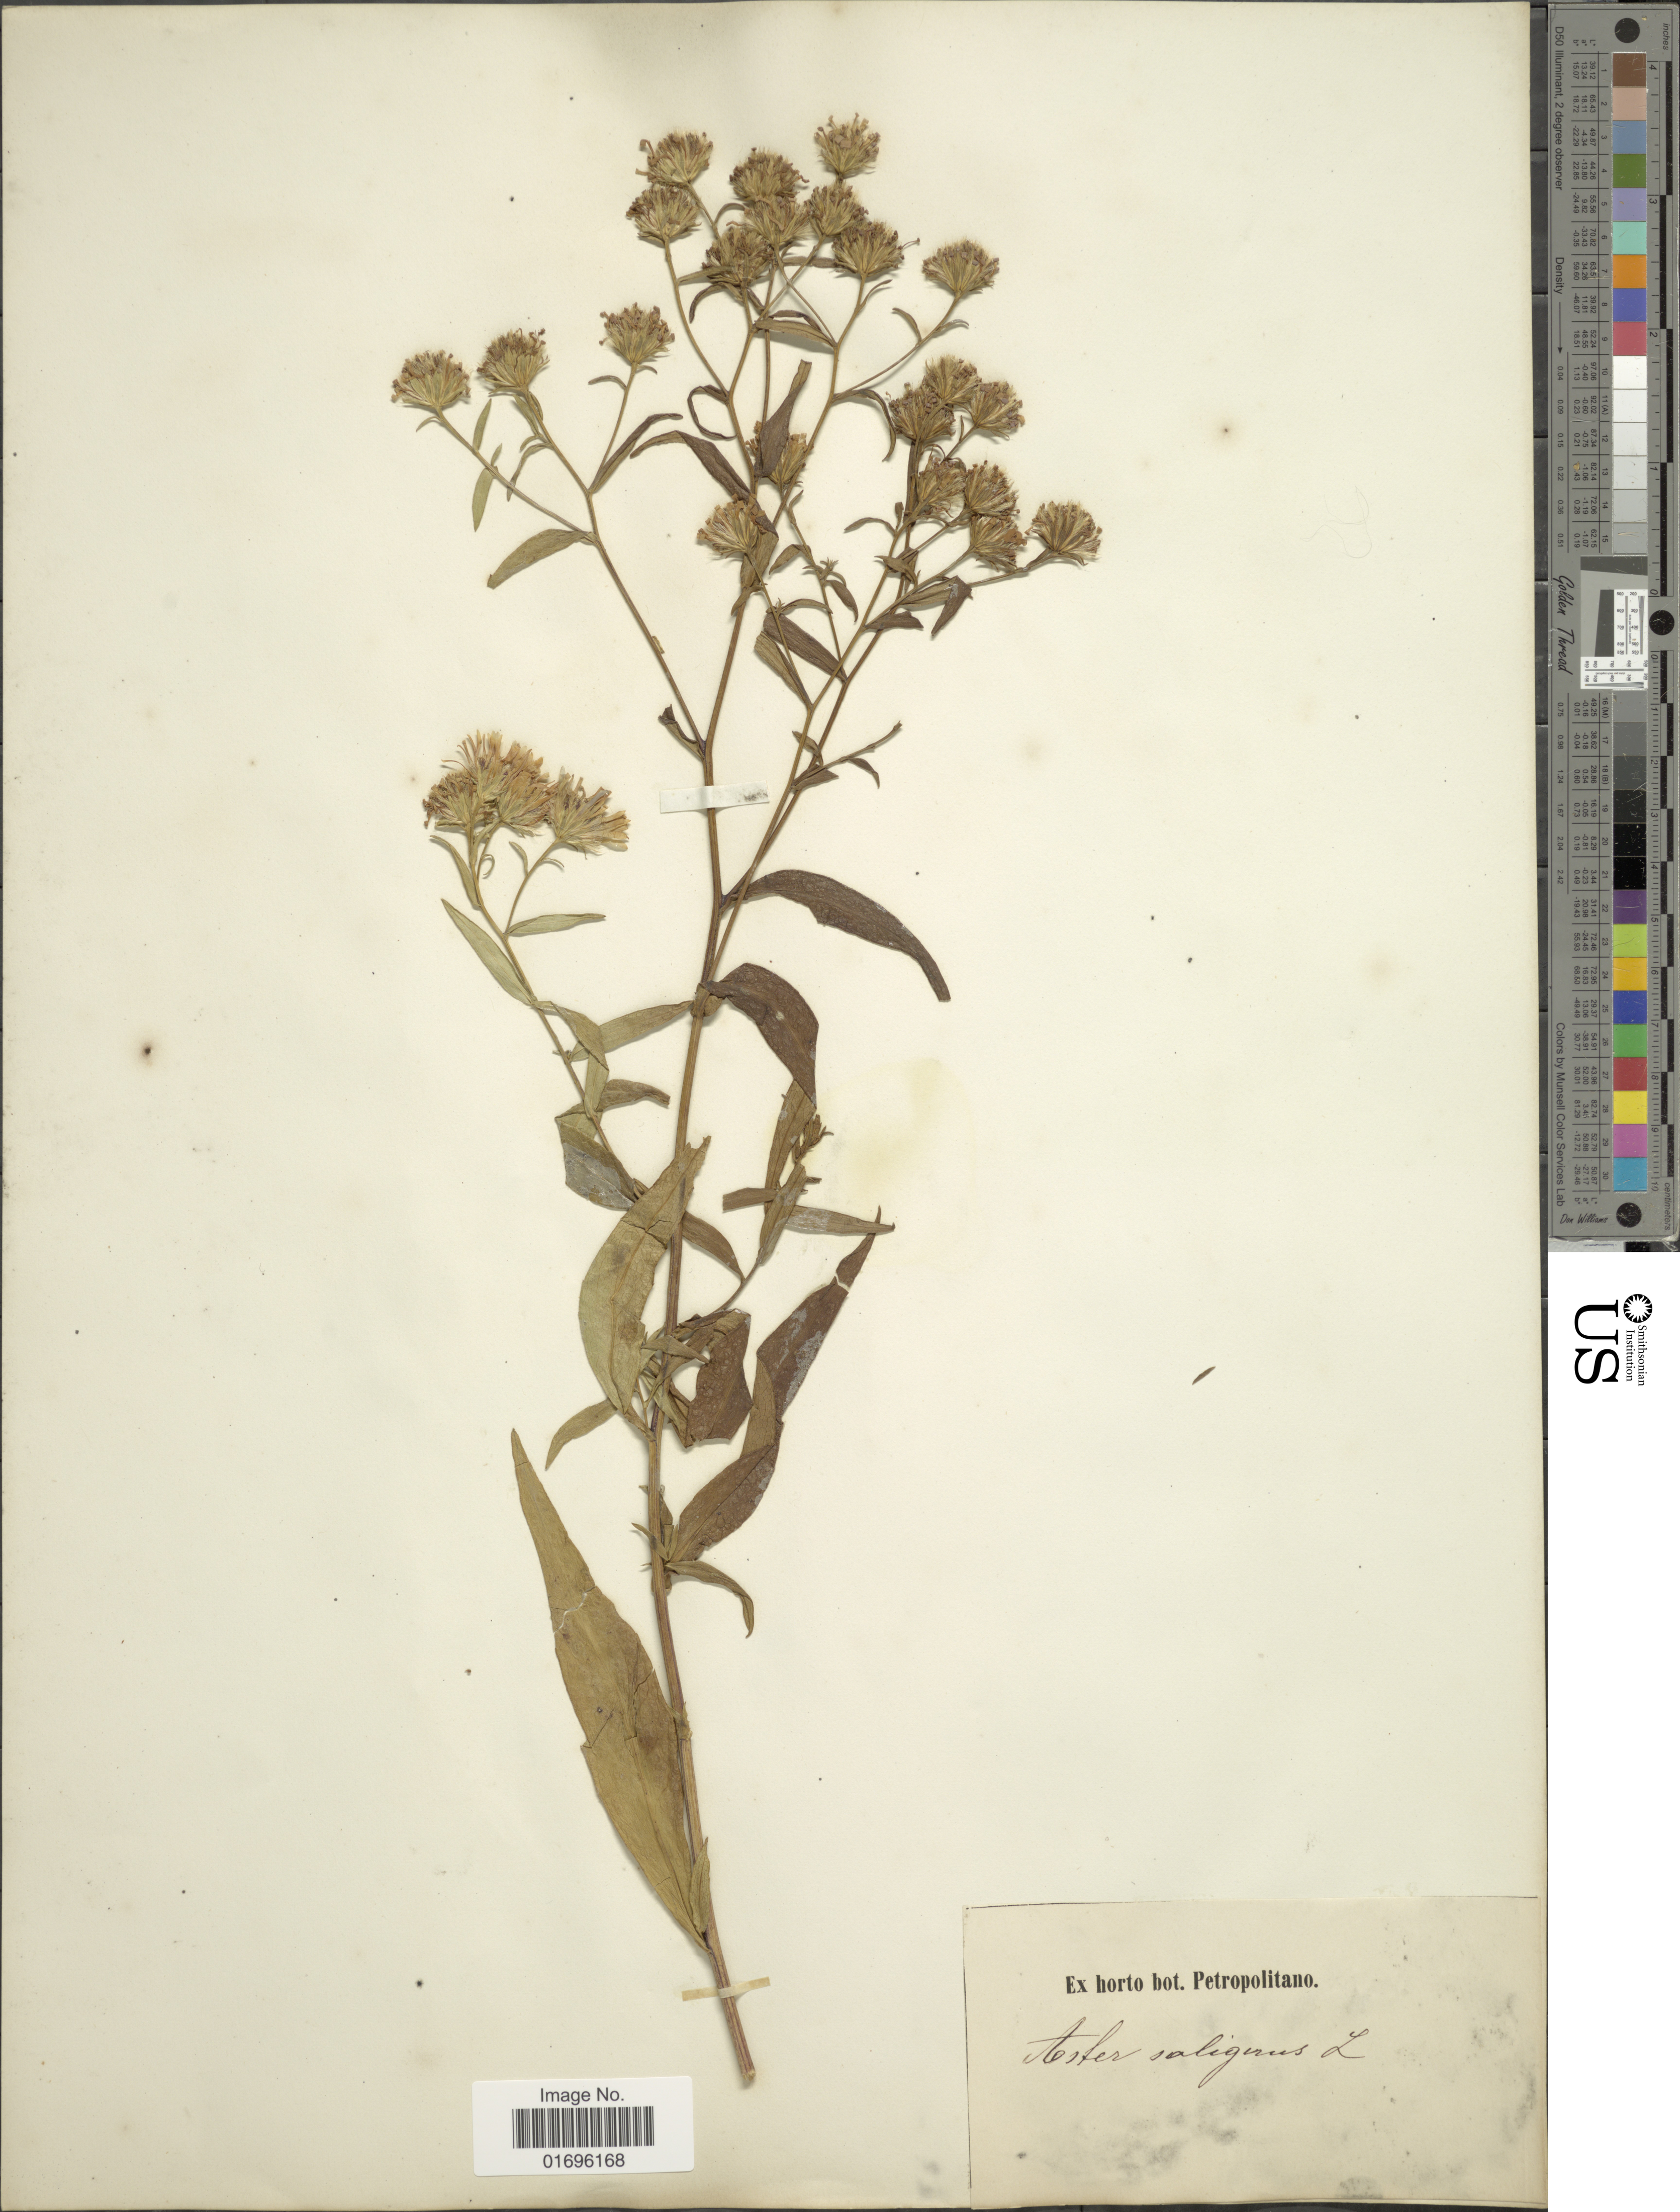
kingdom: Plantae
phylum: Tracheophyta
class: Magnoliopsida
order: Asterales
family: Asteraceae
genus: Aster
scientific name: Aster salignus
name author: Willd.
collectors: ex Horto Bot. Petropolitano